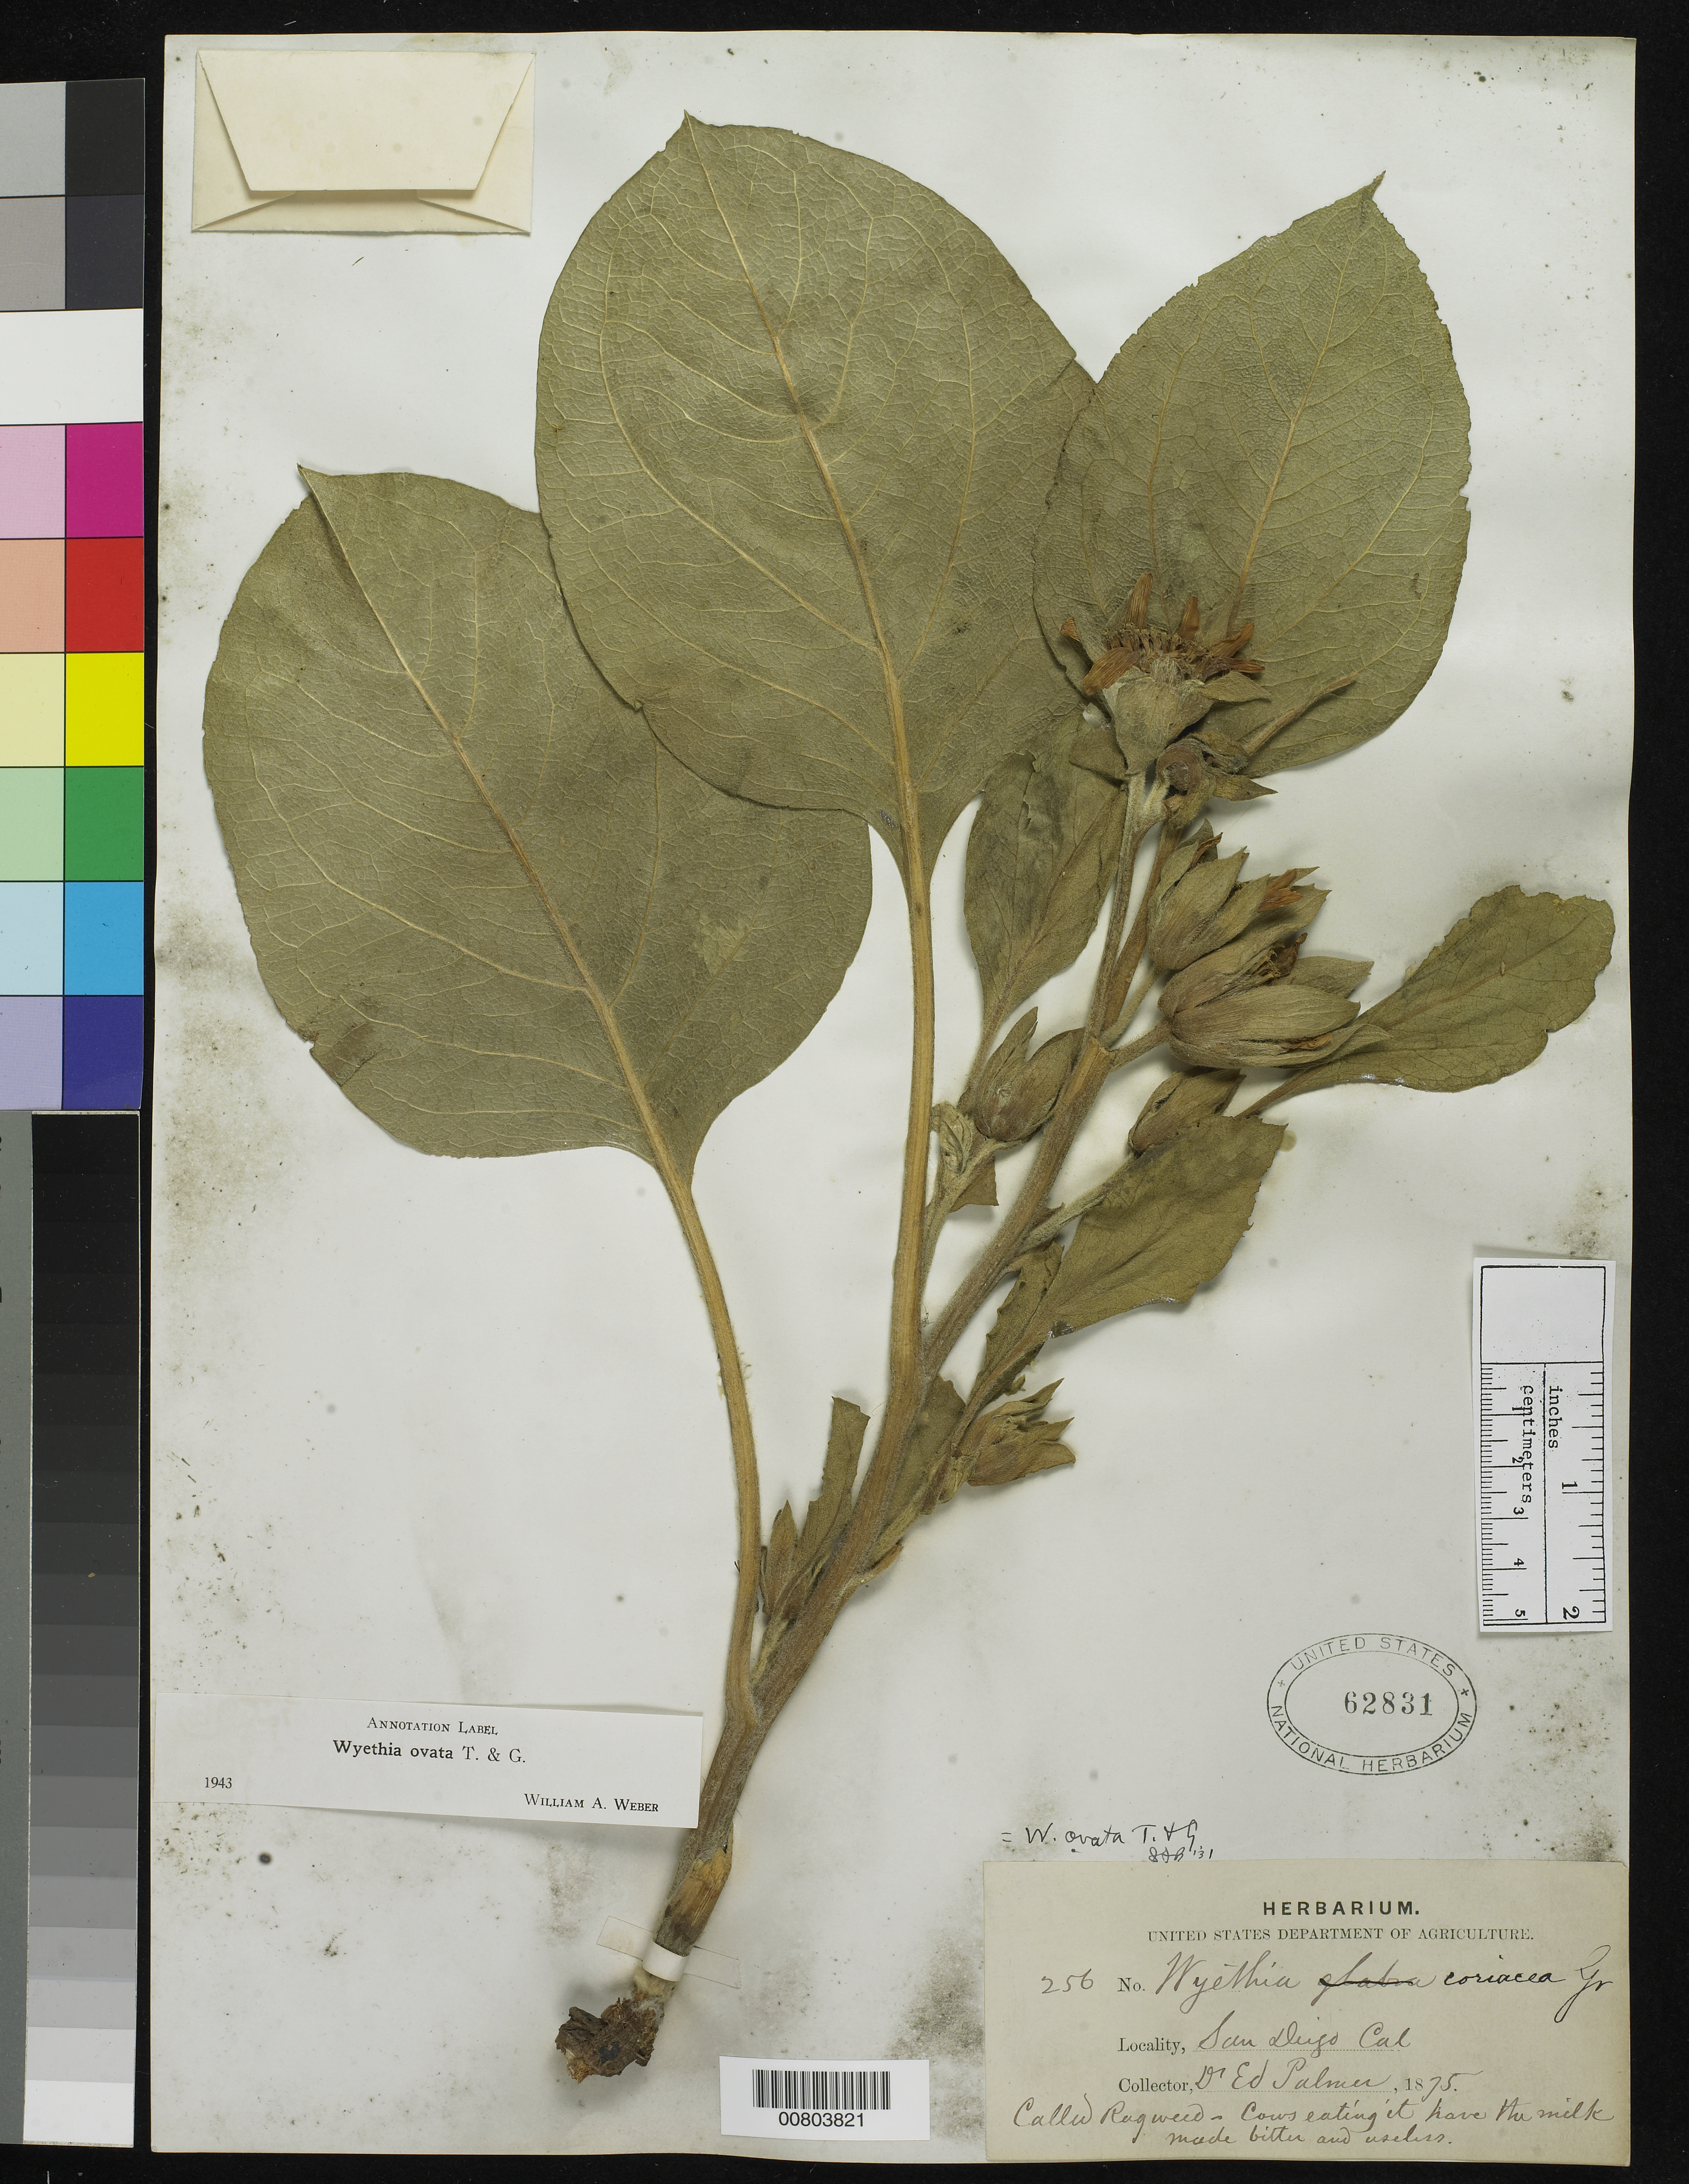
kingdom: Plantae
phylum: Tracheophyta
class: Magnoliopsida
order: Asterales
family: Asteraceae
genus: Wyethia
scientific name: Wyethia ovata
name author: Torr. & A. Gray in Emory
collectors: E. Palmer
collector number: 256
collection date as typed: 1875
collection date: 1875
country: United States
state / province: California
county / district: San Diego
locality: San Diego, California.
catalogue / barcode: US 62831